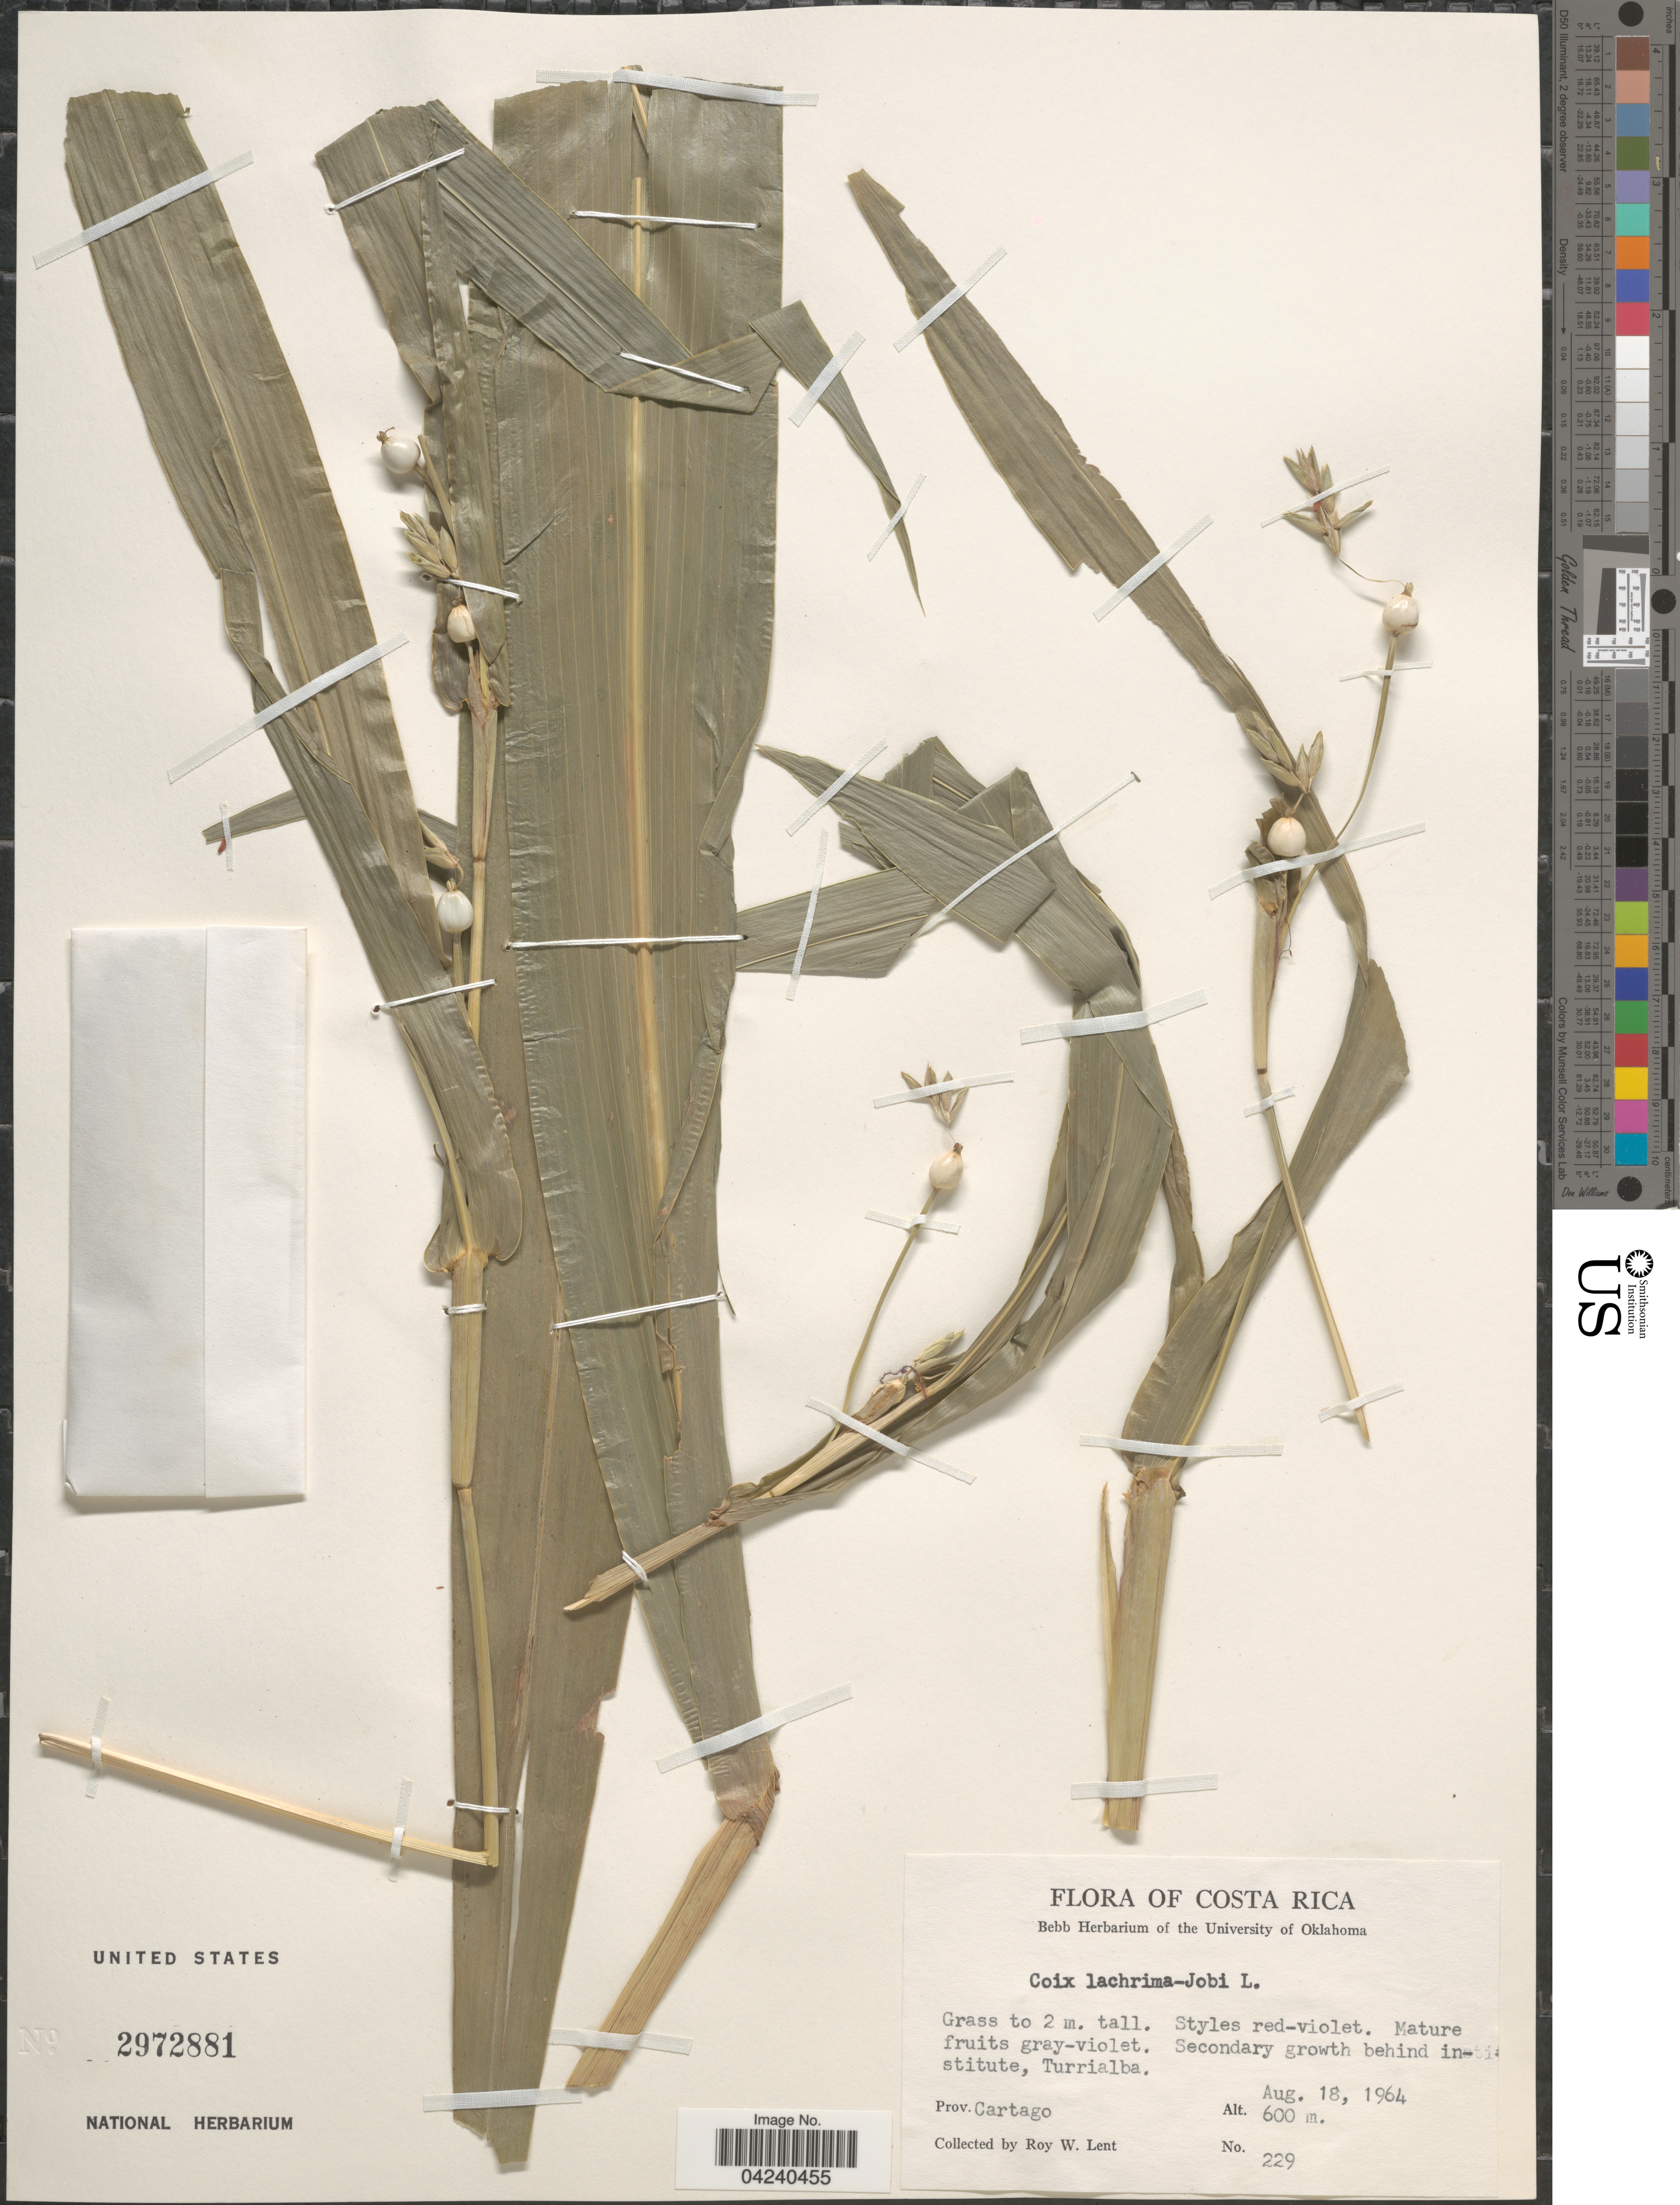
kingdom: Plantae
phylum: Tracheophyta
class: Liliopsida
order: Poales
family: Poaceae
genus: Coix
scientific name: Coix lacryma-jobi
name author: L.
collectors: R. W. Lent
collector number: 229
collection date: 1964-08-18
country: Costa Rica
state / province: Cartago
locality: Secondary growth behind institute, Turrialba.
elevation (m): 600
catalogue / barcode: US 2972881